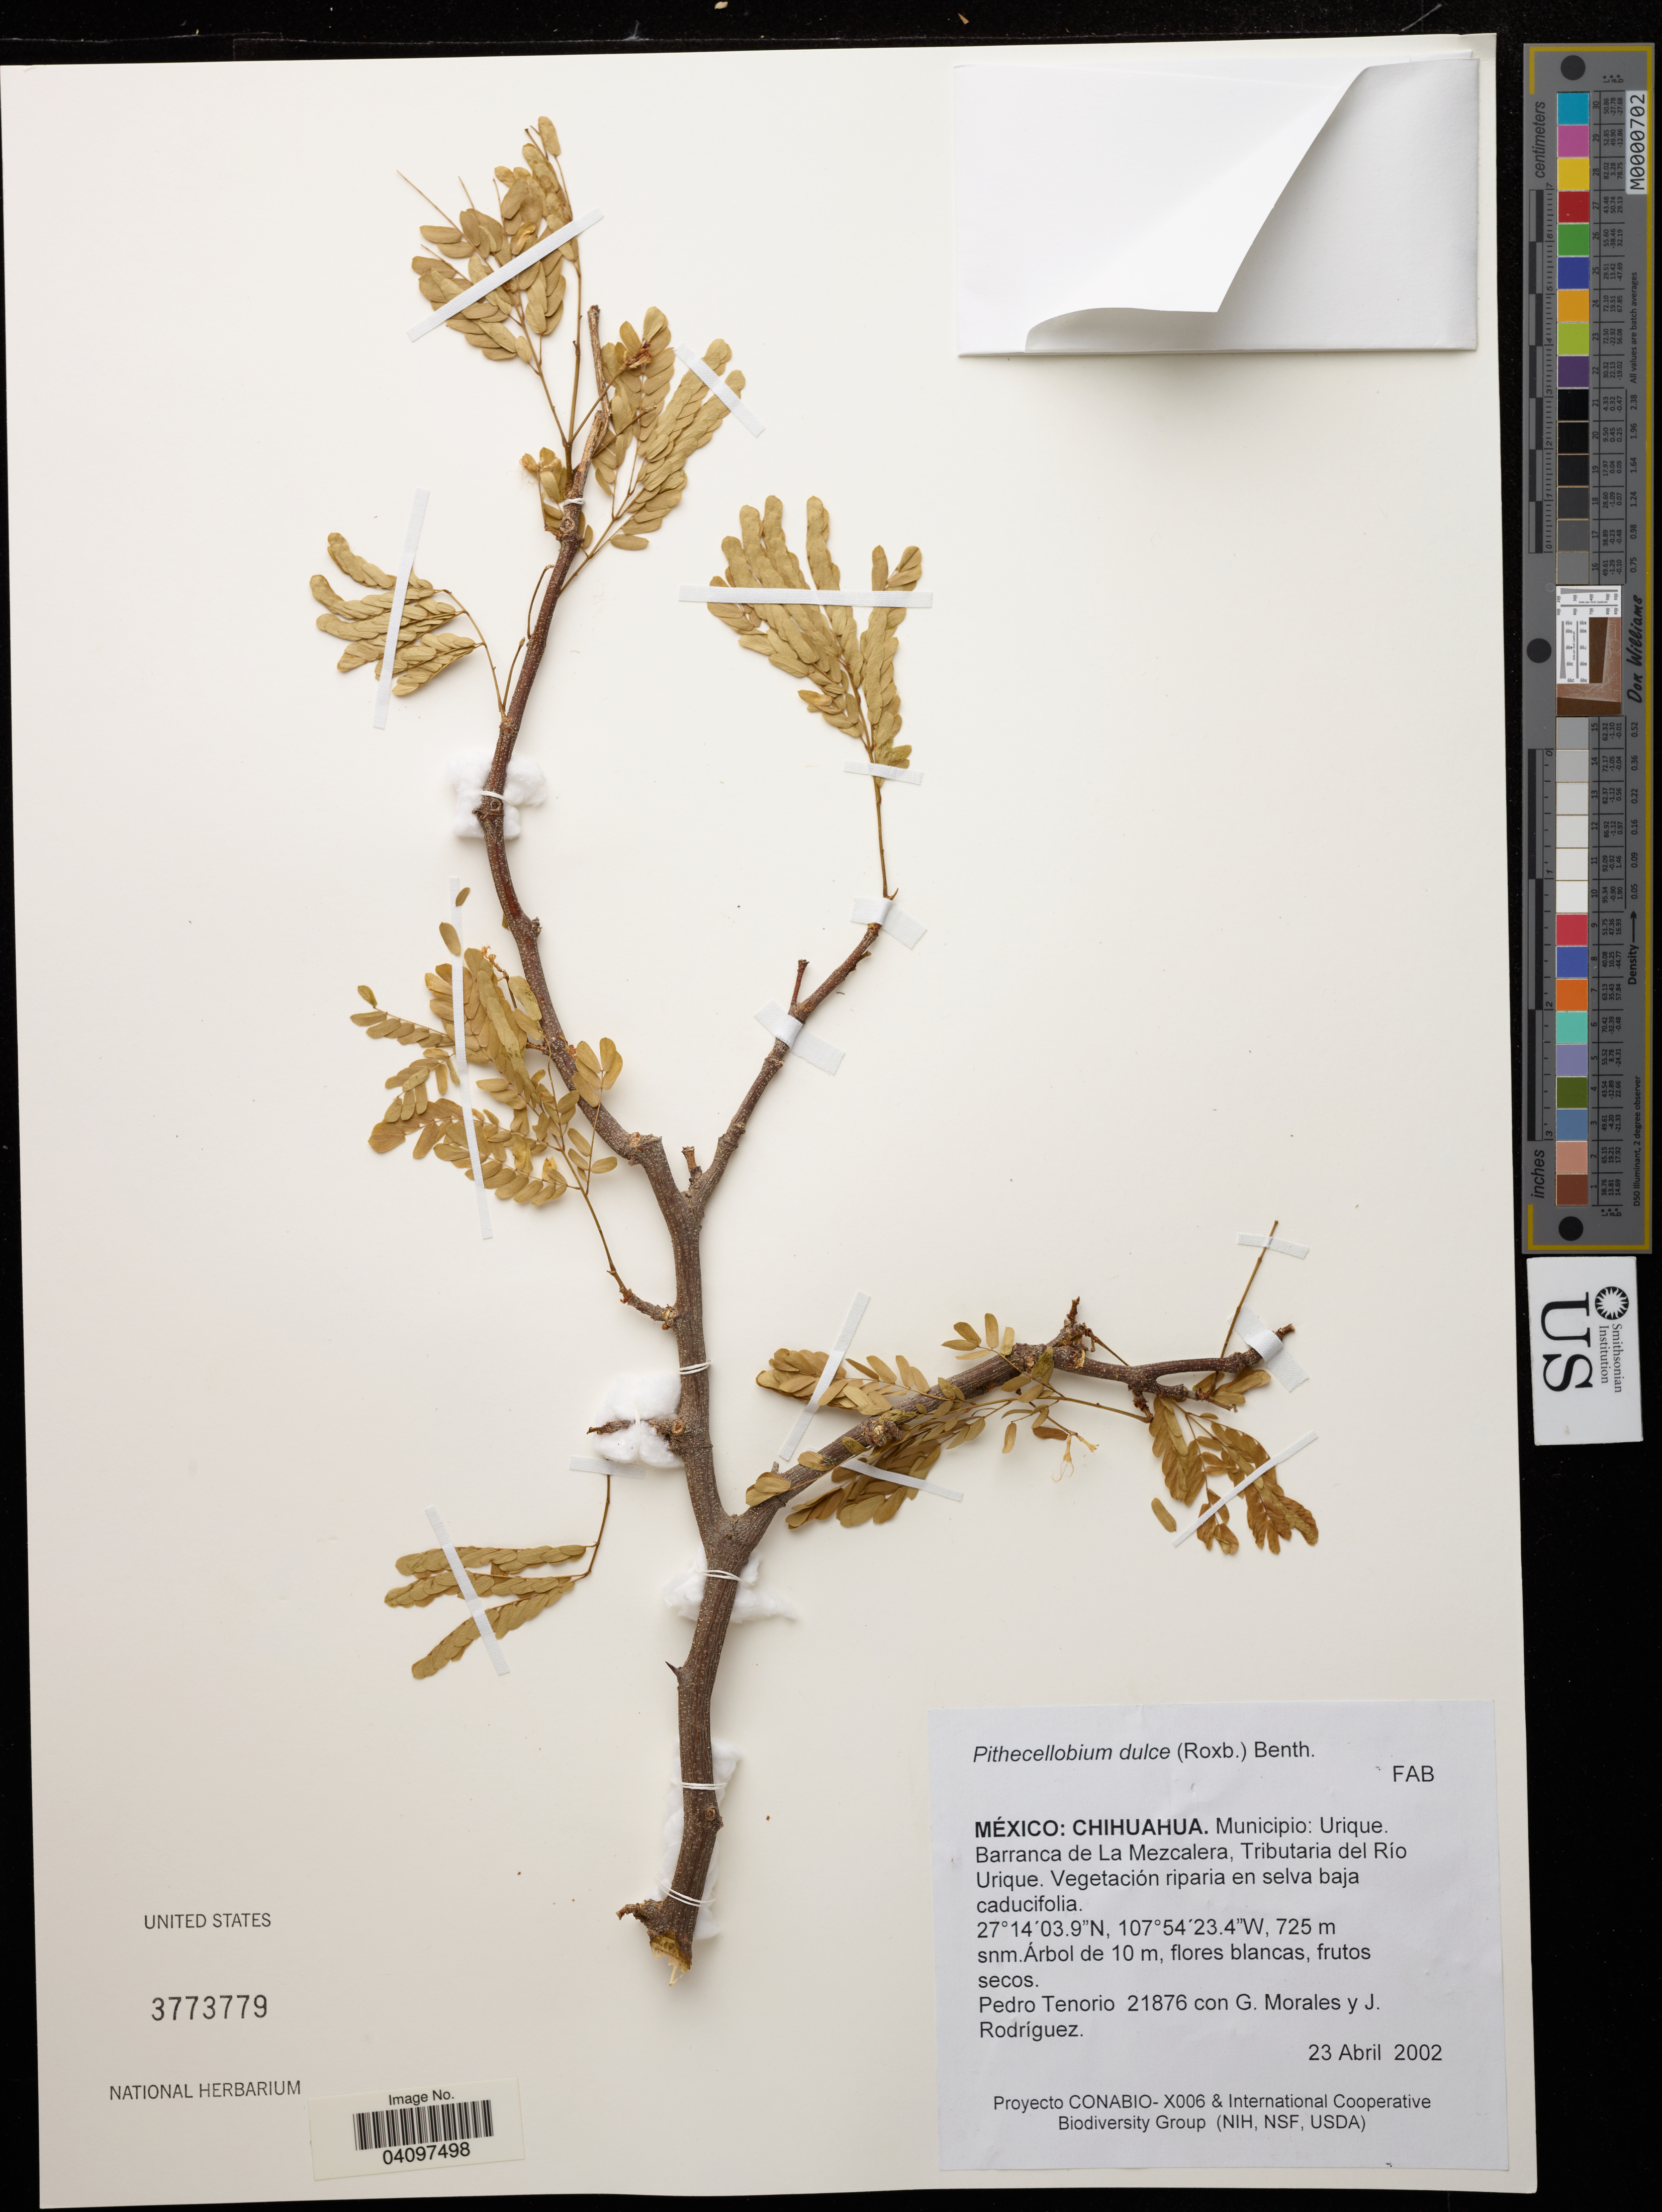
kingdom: Plantae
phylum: Tracheophyta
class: Magnoliopsida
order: Fabales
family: Fabaceae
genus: Pithecellobium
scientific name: Pithecellobium dulce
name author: (Roxb.) Benth.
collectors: P. Tenorio Lezama, G. Morales & J. Rodríguez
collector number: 21876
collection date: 2002-04-23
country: Mexico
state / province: Chihuahua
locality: Municipio: Urique. Barranca de La Mezcalera, Tributaria del Río Urique.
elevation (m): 725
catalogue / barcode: US 3773779